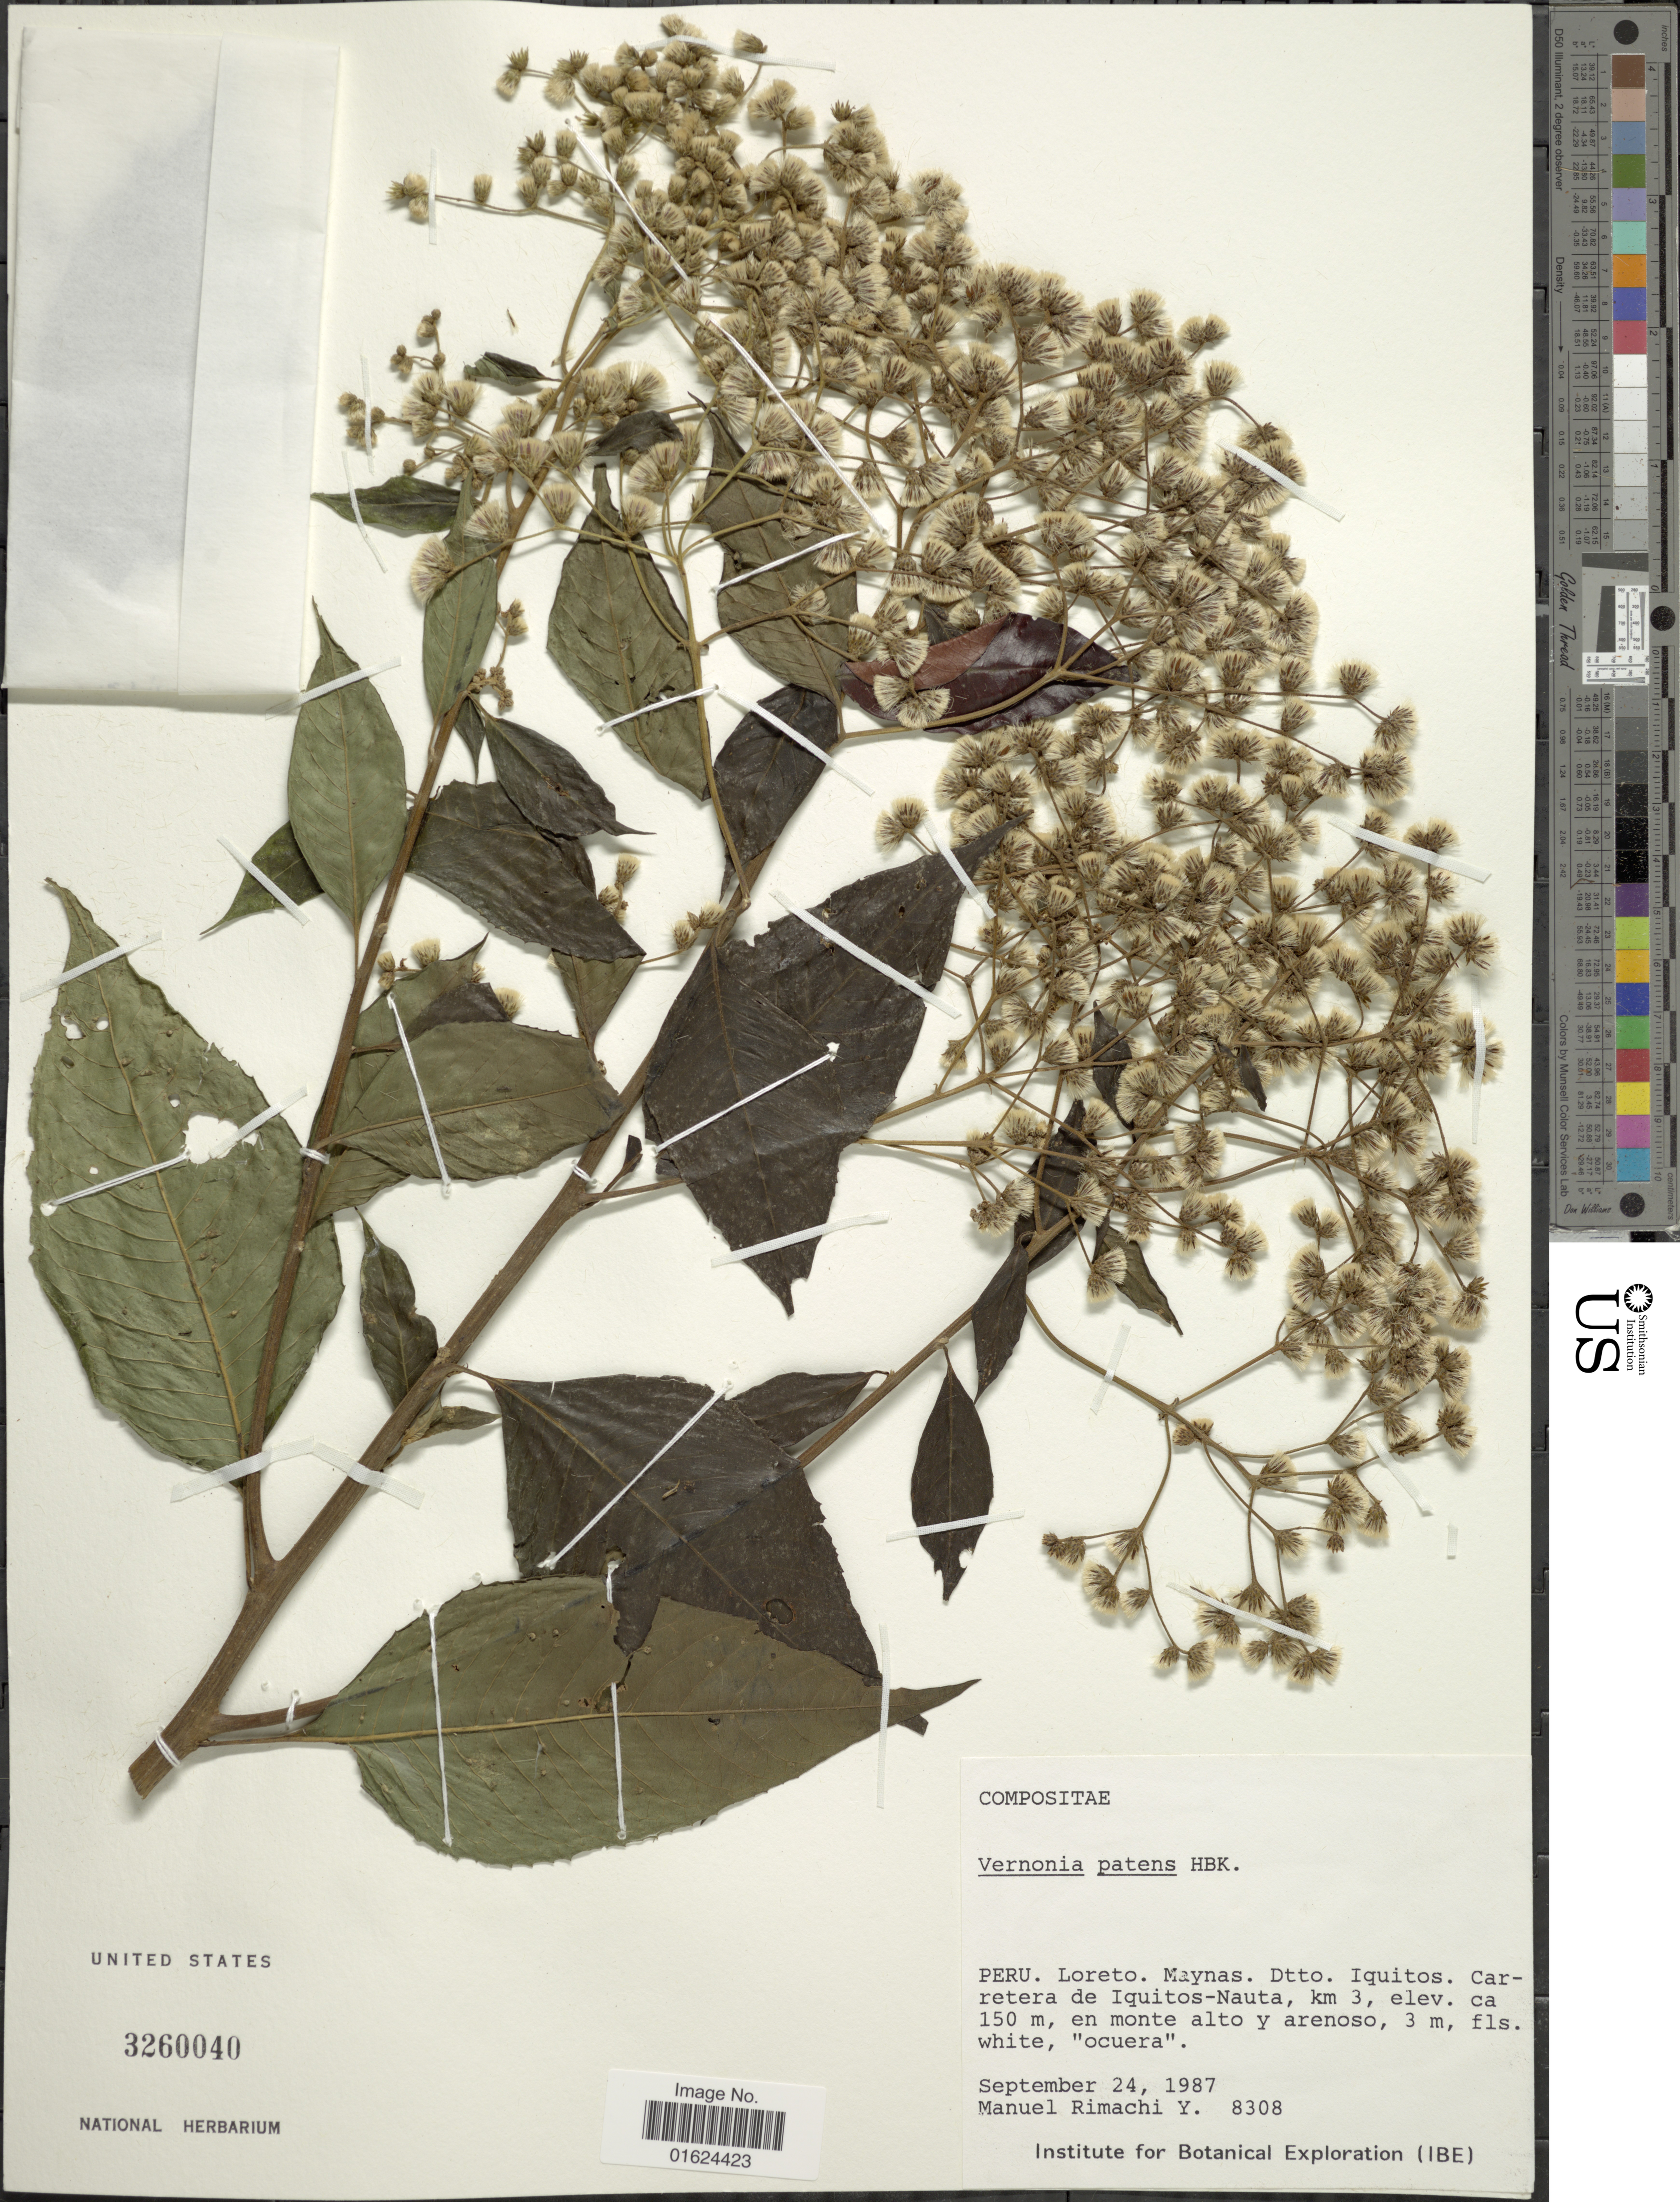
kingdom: Plantae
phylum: Tracheophyta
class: Magnoliopsida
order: Asterales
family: Asteraceae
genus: Vernonanthura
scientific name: Vernonanthura patens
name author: (Kunth) H. Rob.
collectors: M. Rimachi Y.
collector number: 8308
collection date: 1987-09-24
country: Peru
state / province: Loreto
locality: Maynas. Dtto Iquitos. Carretera de Iquitos-Nauta, km 3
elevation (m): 150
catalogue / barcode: US 3260040